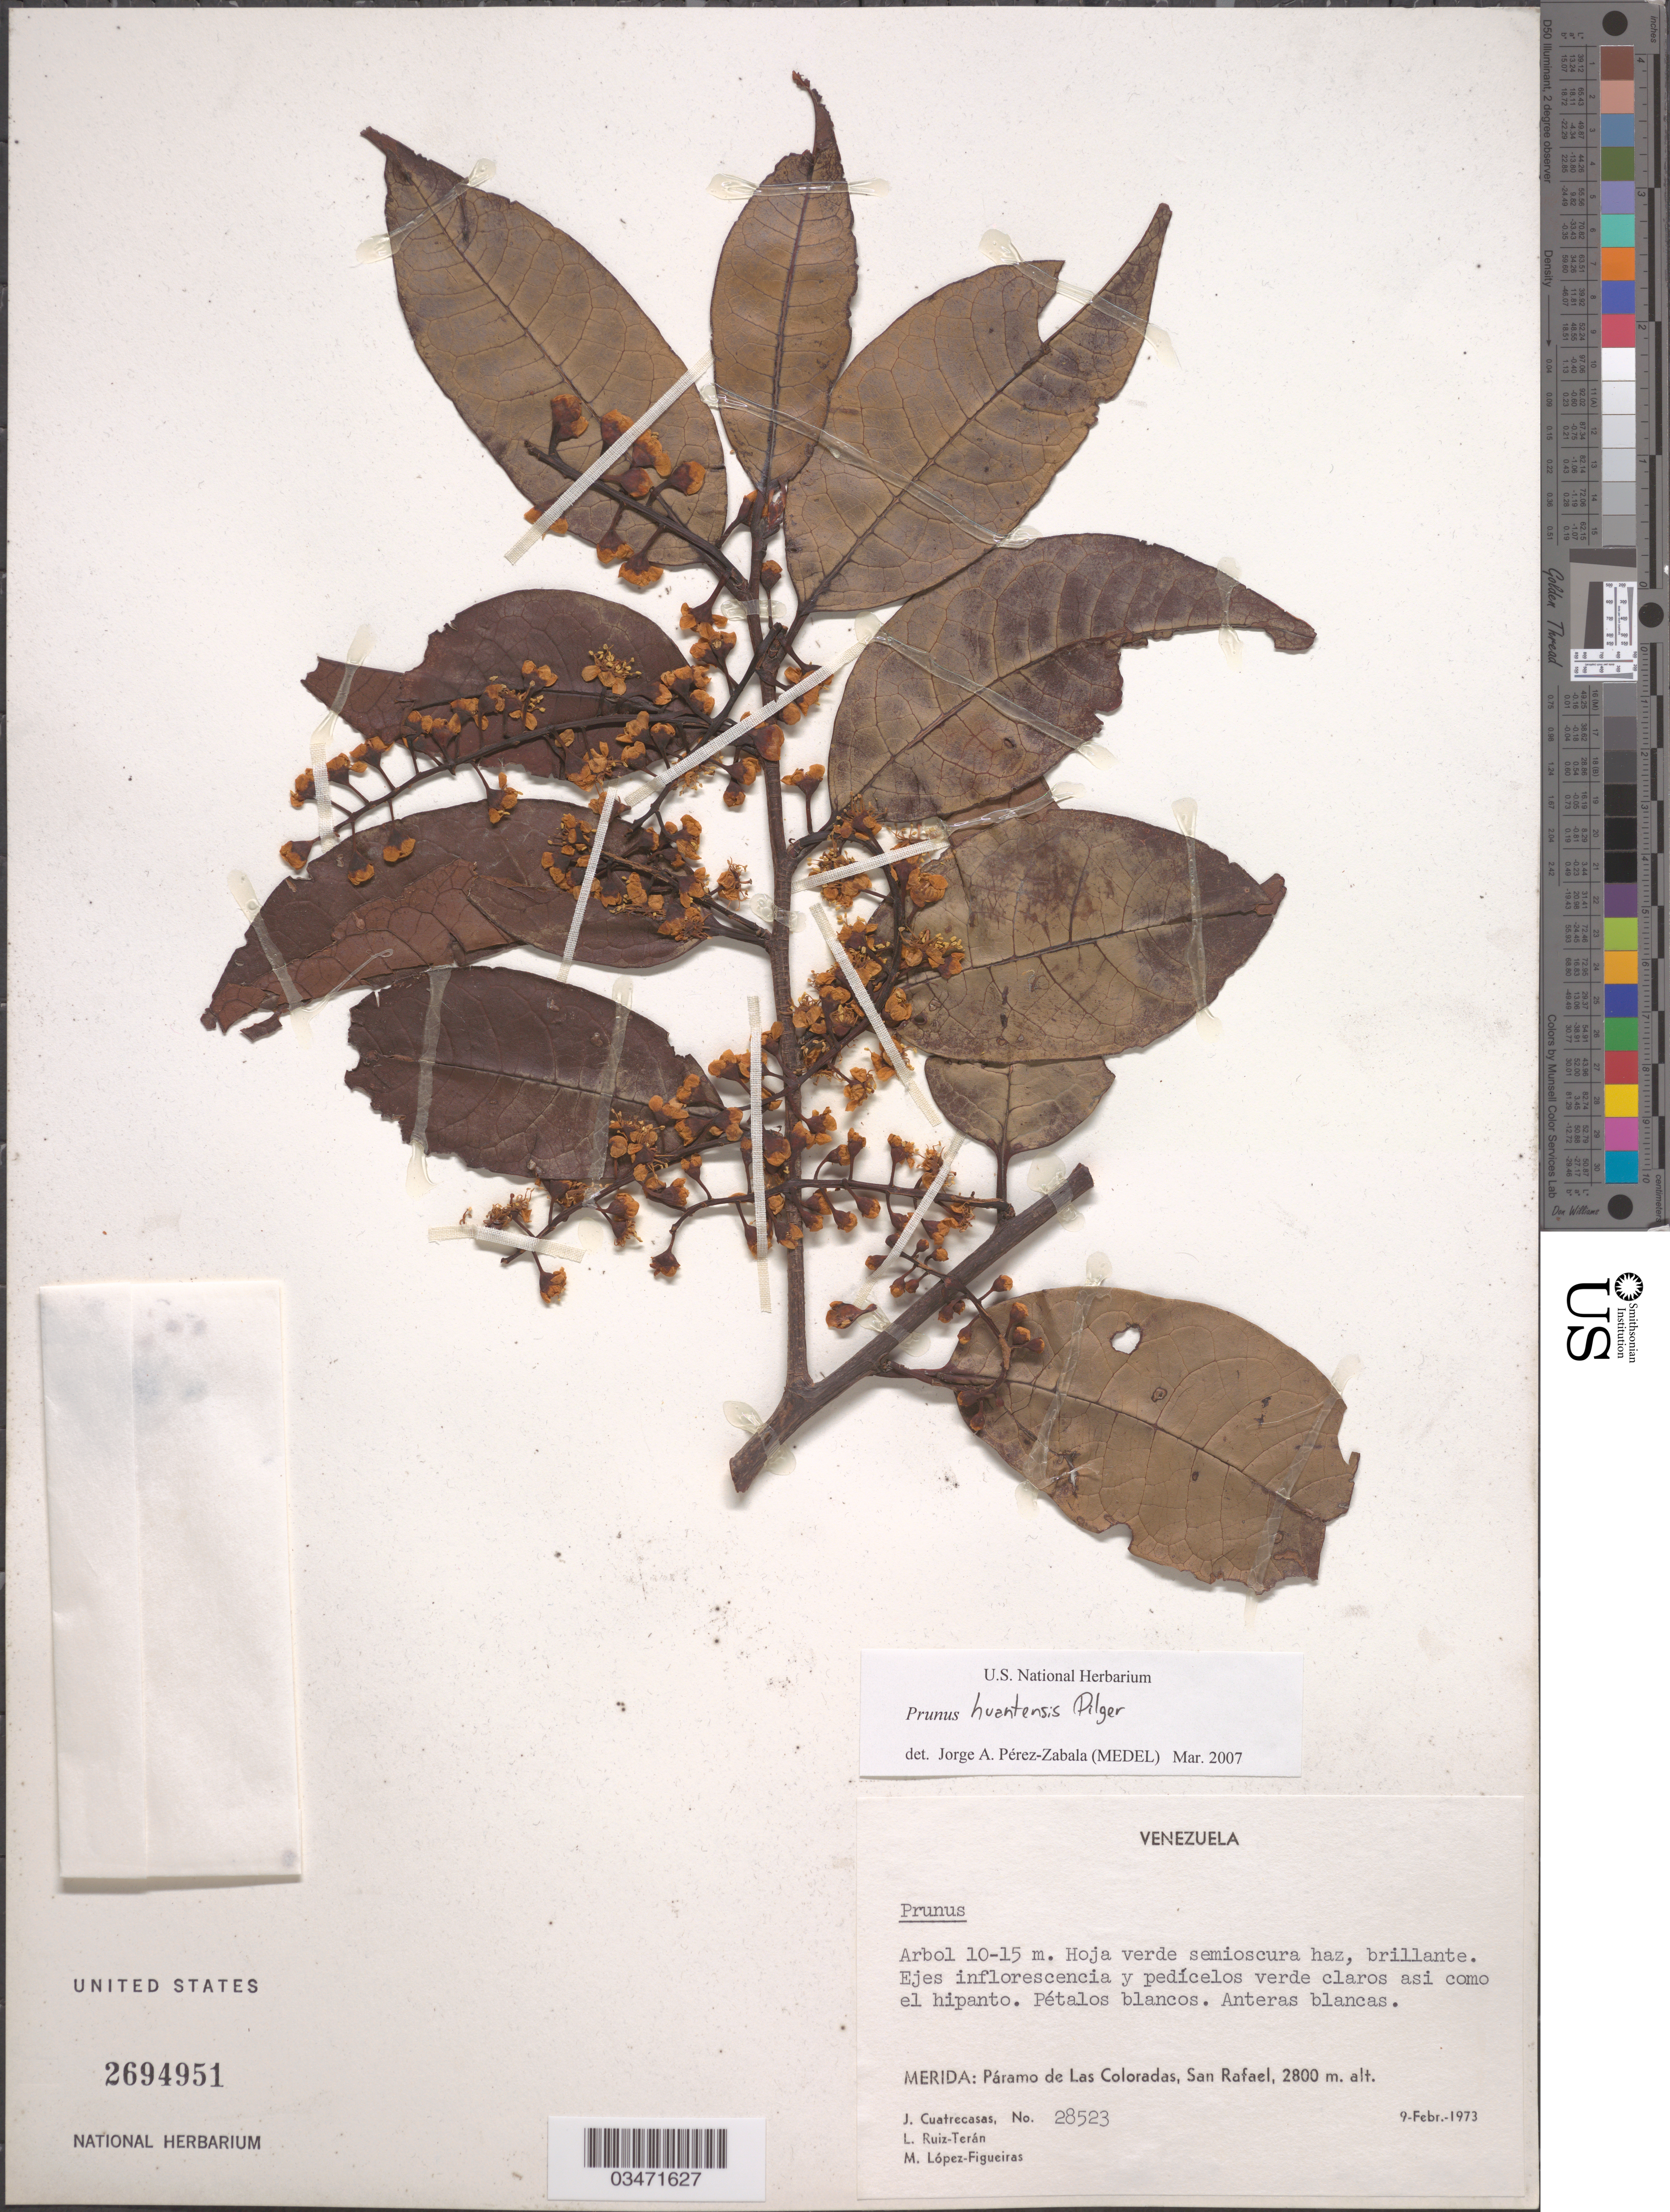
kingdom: Plantae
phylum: Tracheophyta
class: Magnoliopsida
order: Rosales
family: Rosaceae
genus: Prunus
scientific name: Prunus huantensis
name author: Pilg.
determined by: Pérez-Zabala, Jorge A.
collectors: J. Cuatrecasas, L. E. Ruíz-Terán & M. López Figueiras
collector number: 28523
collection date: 1973-02-09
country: Venezuela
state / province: Mérida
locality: Páramo de Las Coloradas, San Rafael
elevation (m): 2800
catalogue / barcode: US 2694951